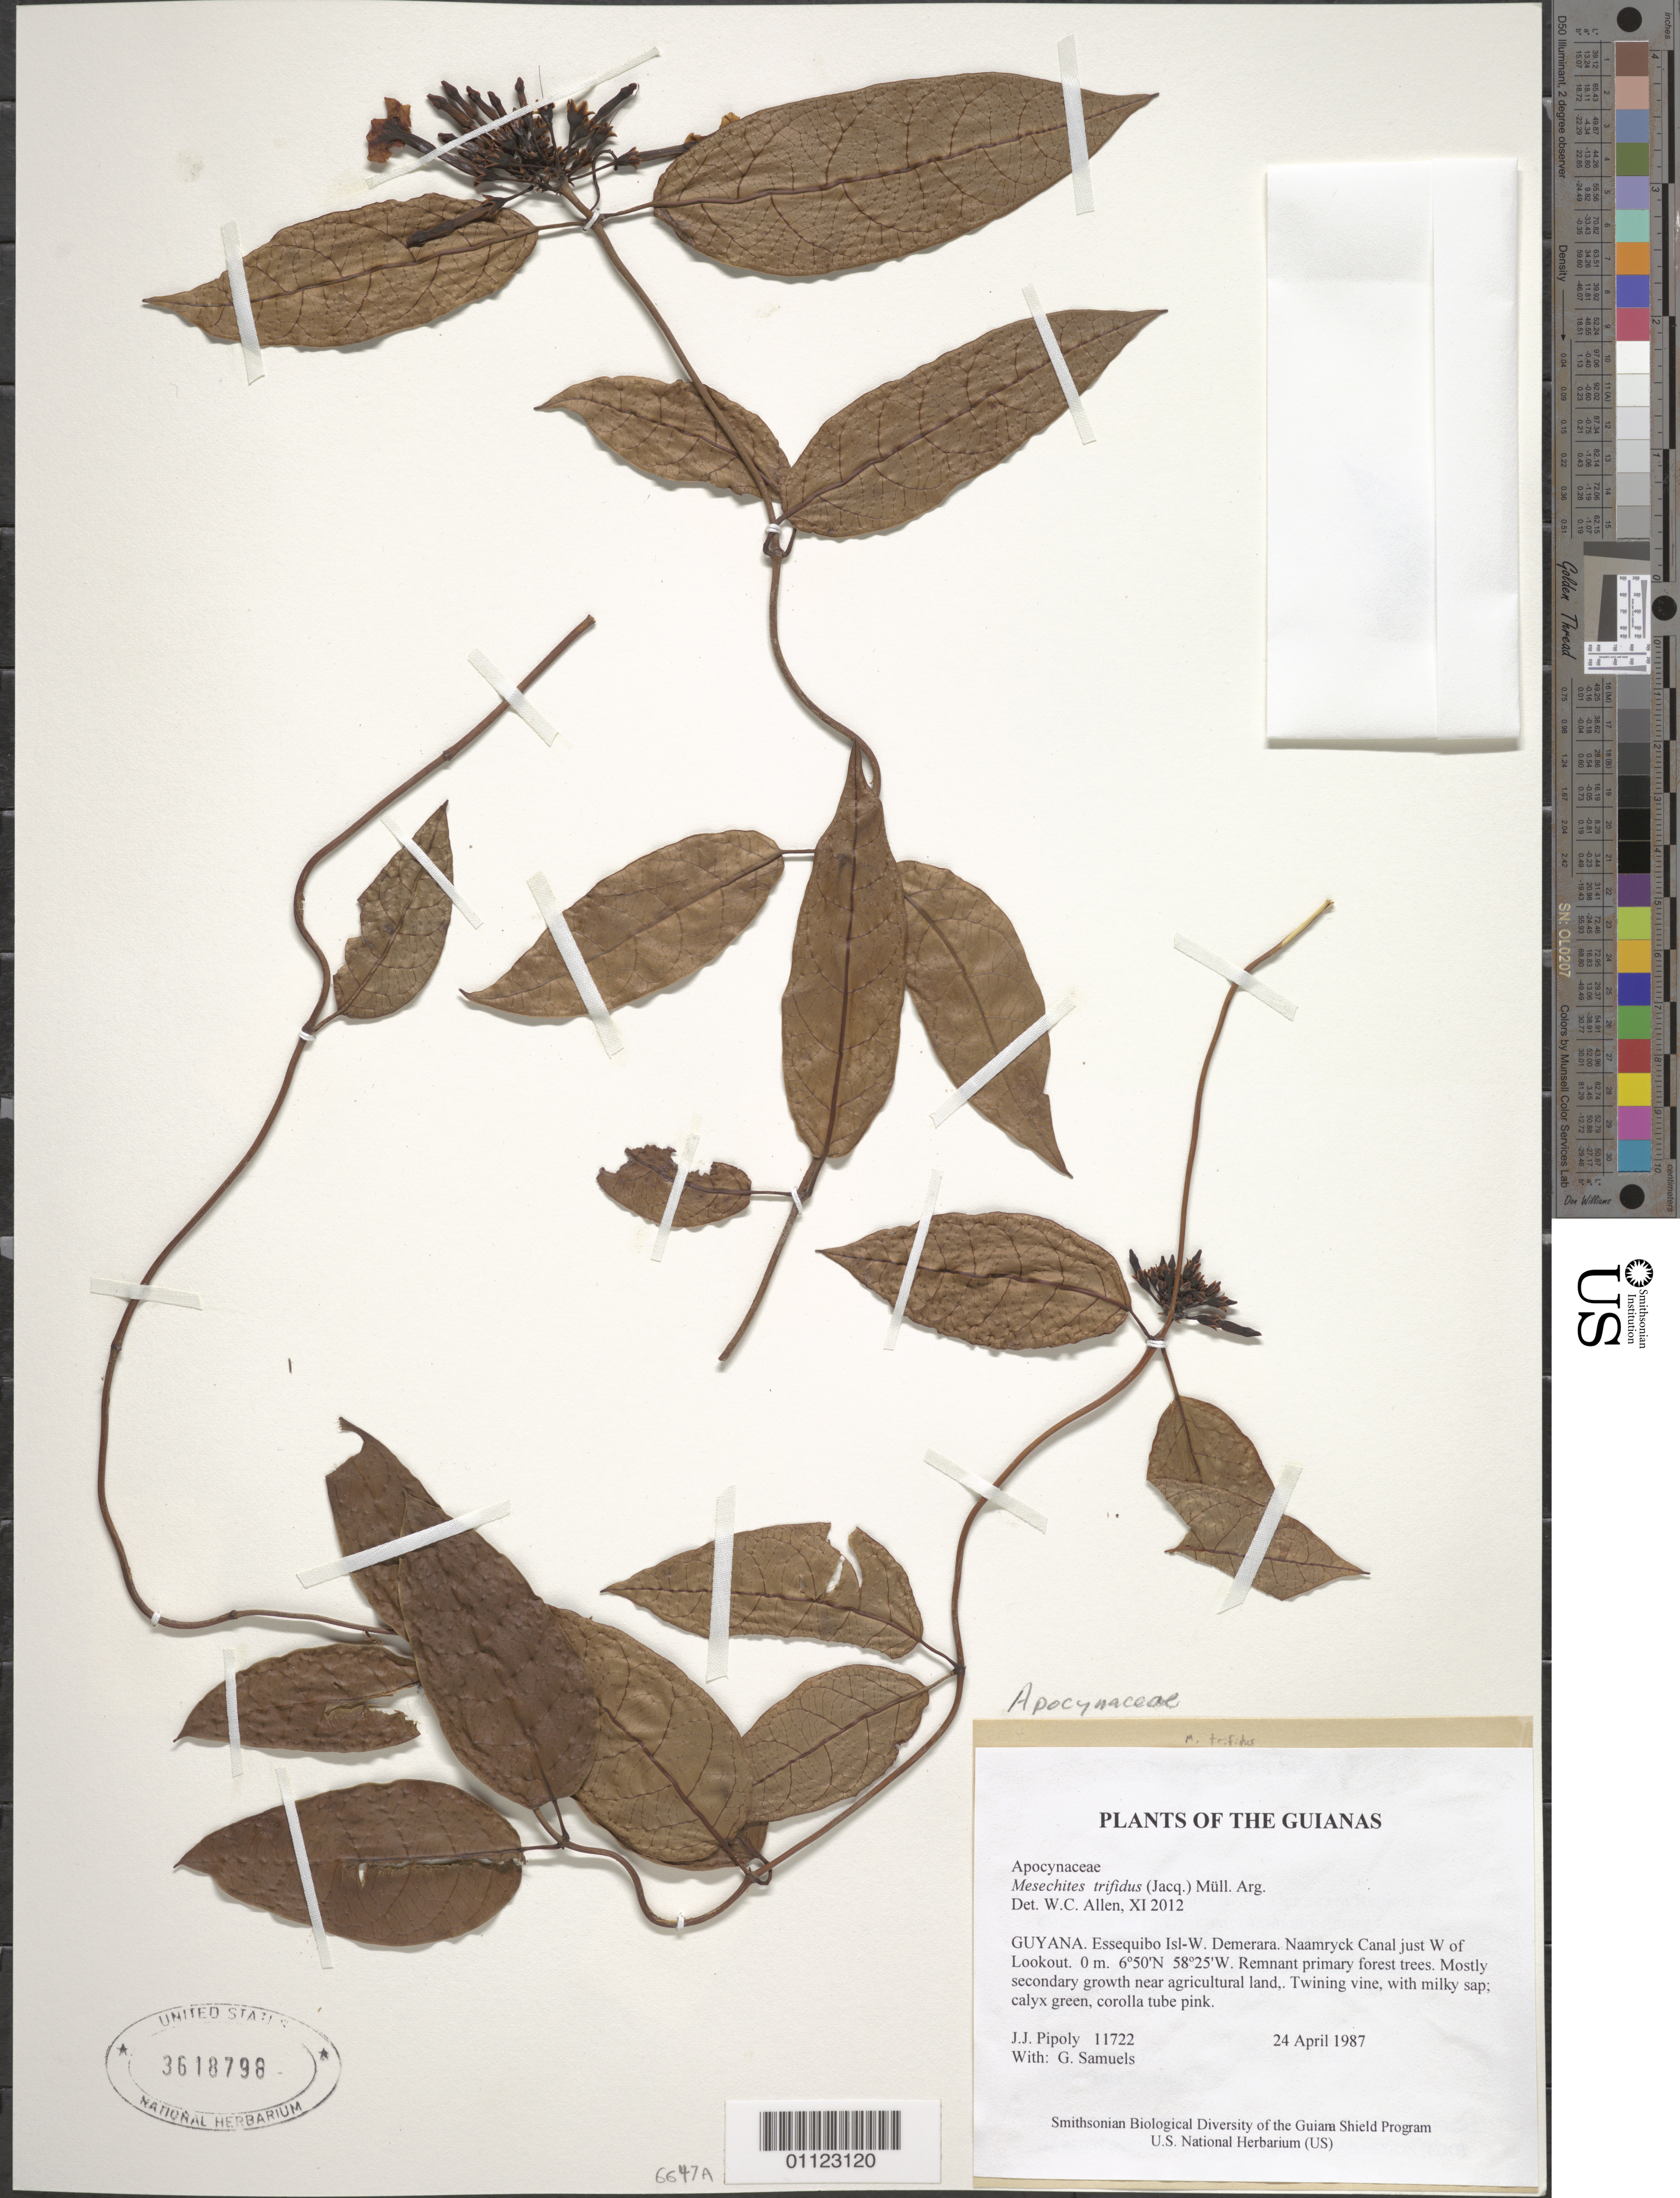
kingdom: Plantae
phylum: Tracheophyta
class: Magnoliopsida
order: Gentianales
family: Apocynaceae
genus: Mesechites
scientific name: Mesechites trifidus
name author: (Jacq.) Müll. Arg.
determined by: Allen, W. C., (UNITED STATES)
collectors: J. J. Pipoly & G. Bacchus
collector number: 11722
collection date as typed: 24 April 1987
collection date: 1987-04-24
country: Guyana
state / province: Essequibo Isl-W. Demerara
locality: Naamryck Canal just W of Lookout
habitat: Remnant primary forest trees. Mostly secondary growth near agricultural land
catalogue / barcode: US 3618798